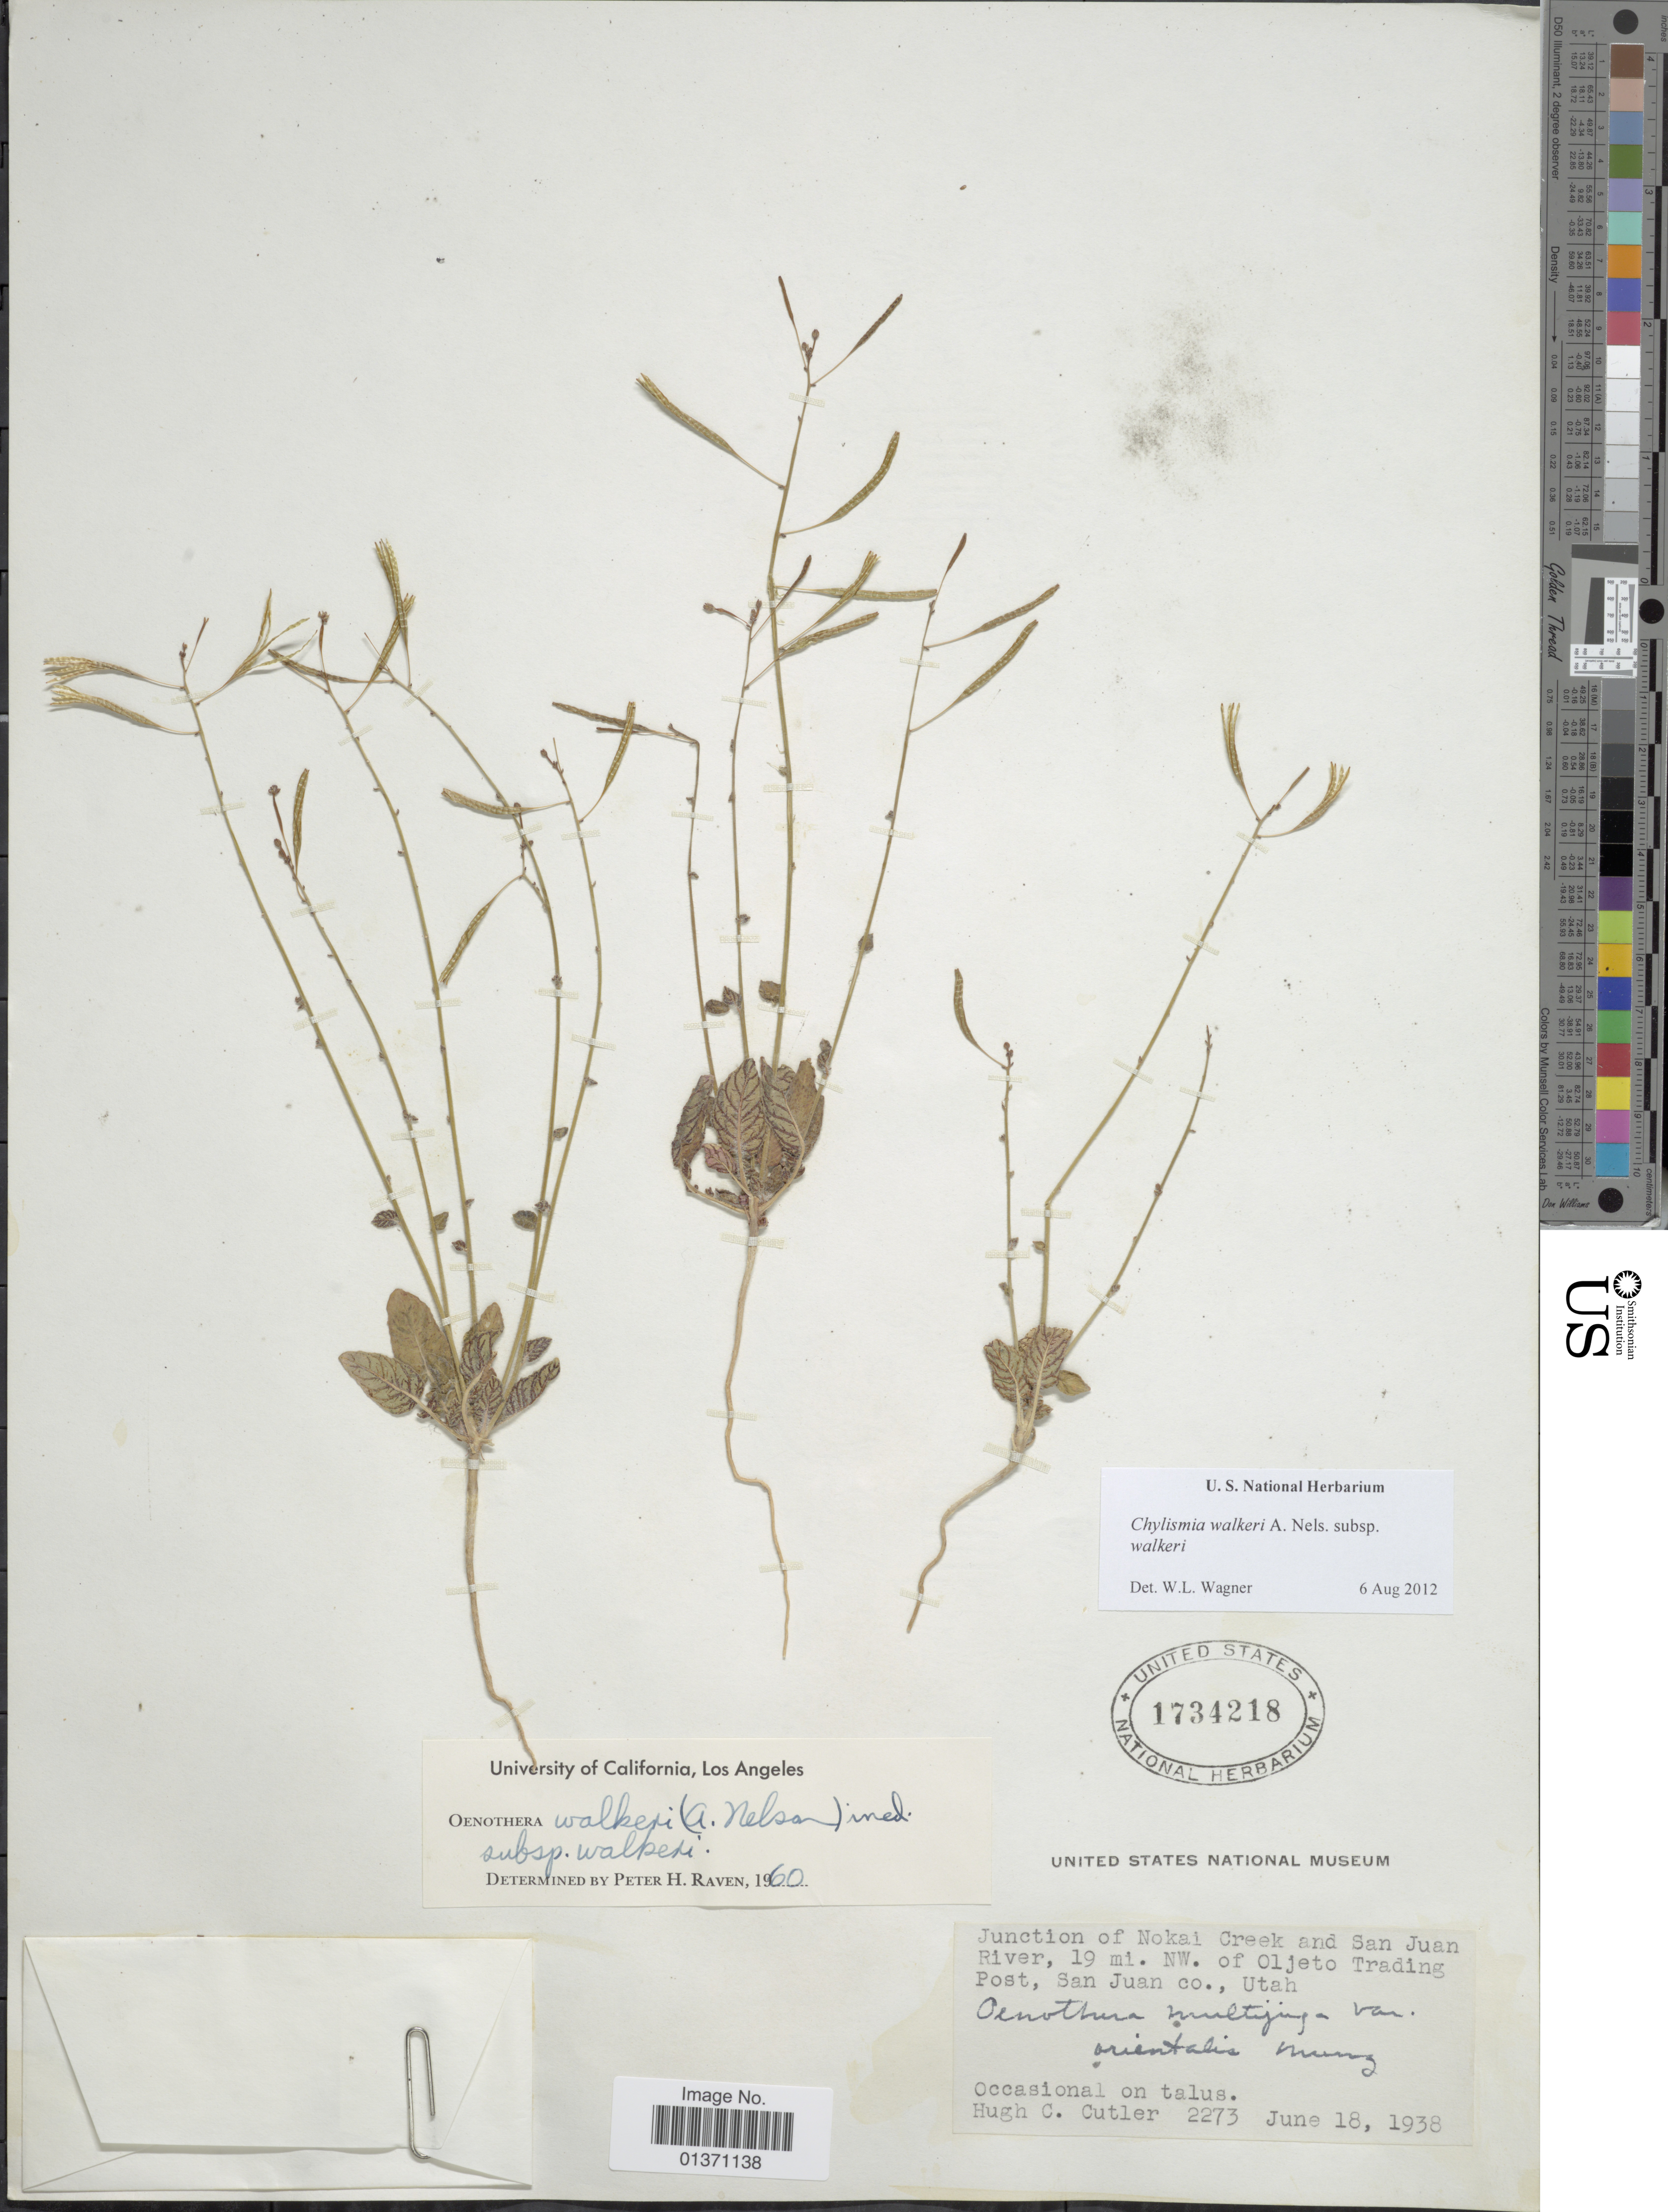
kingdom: Plantae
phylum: Tracheophyta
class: Magnoliopsida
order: Myrtales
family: Onagraceae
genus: Chylismia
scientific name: Chylismia walkeri subsp. walkeri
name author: A. Nelson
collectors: H. C. Cutler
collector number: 2273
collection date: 1938-06-18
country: United States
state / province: Utah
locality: Junction of Nokai Creek and San Juan River, 19 mi. NW. of Oljeto Trading Post, San Juan co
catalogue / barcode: US 1734218